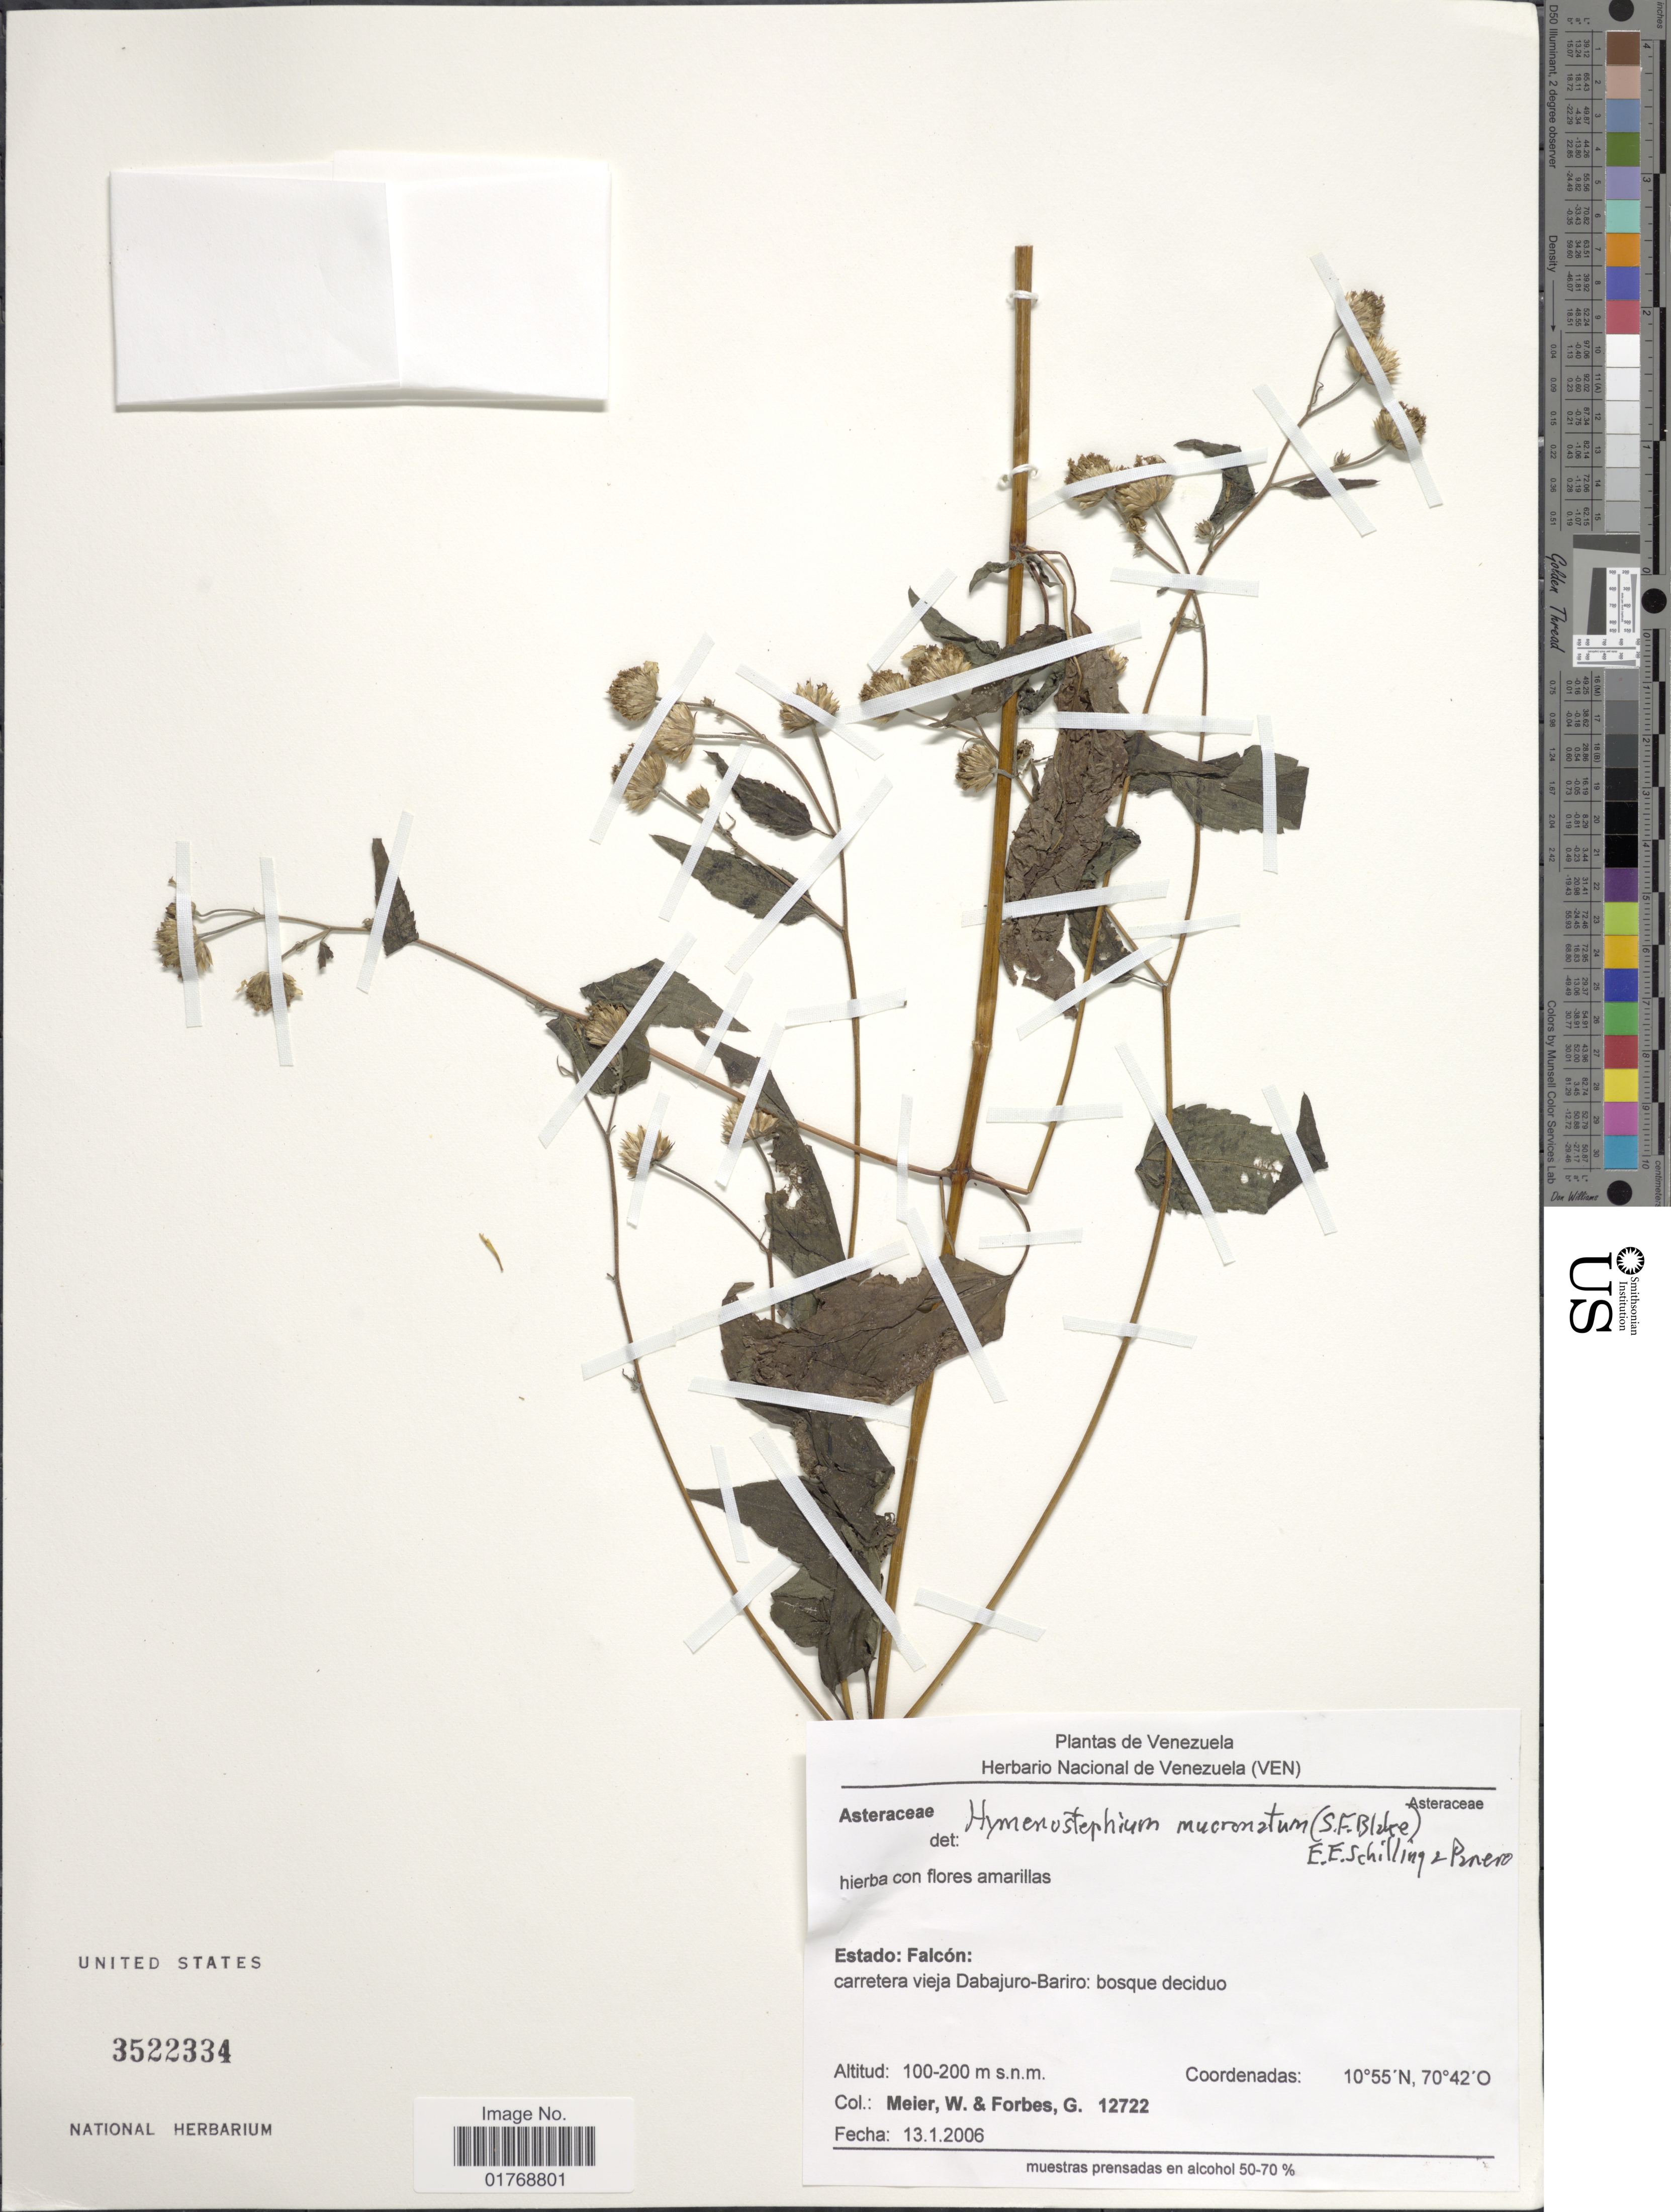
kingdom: Plantae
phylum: Tracheophyta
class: Magnoliopsida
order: Asterales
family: Asteraceae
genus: Viguiera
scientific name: Viguiera mucronata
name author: Blake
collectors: W. Meier & G. Forbes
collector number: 12722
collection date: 2006-01-13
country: Venezuela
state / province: Falcón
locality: Estado: Falcón: carretera vieja Dabajuro-Bariro: bosque deciduo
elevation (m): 100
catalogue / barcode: US 3522334